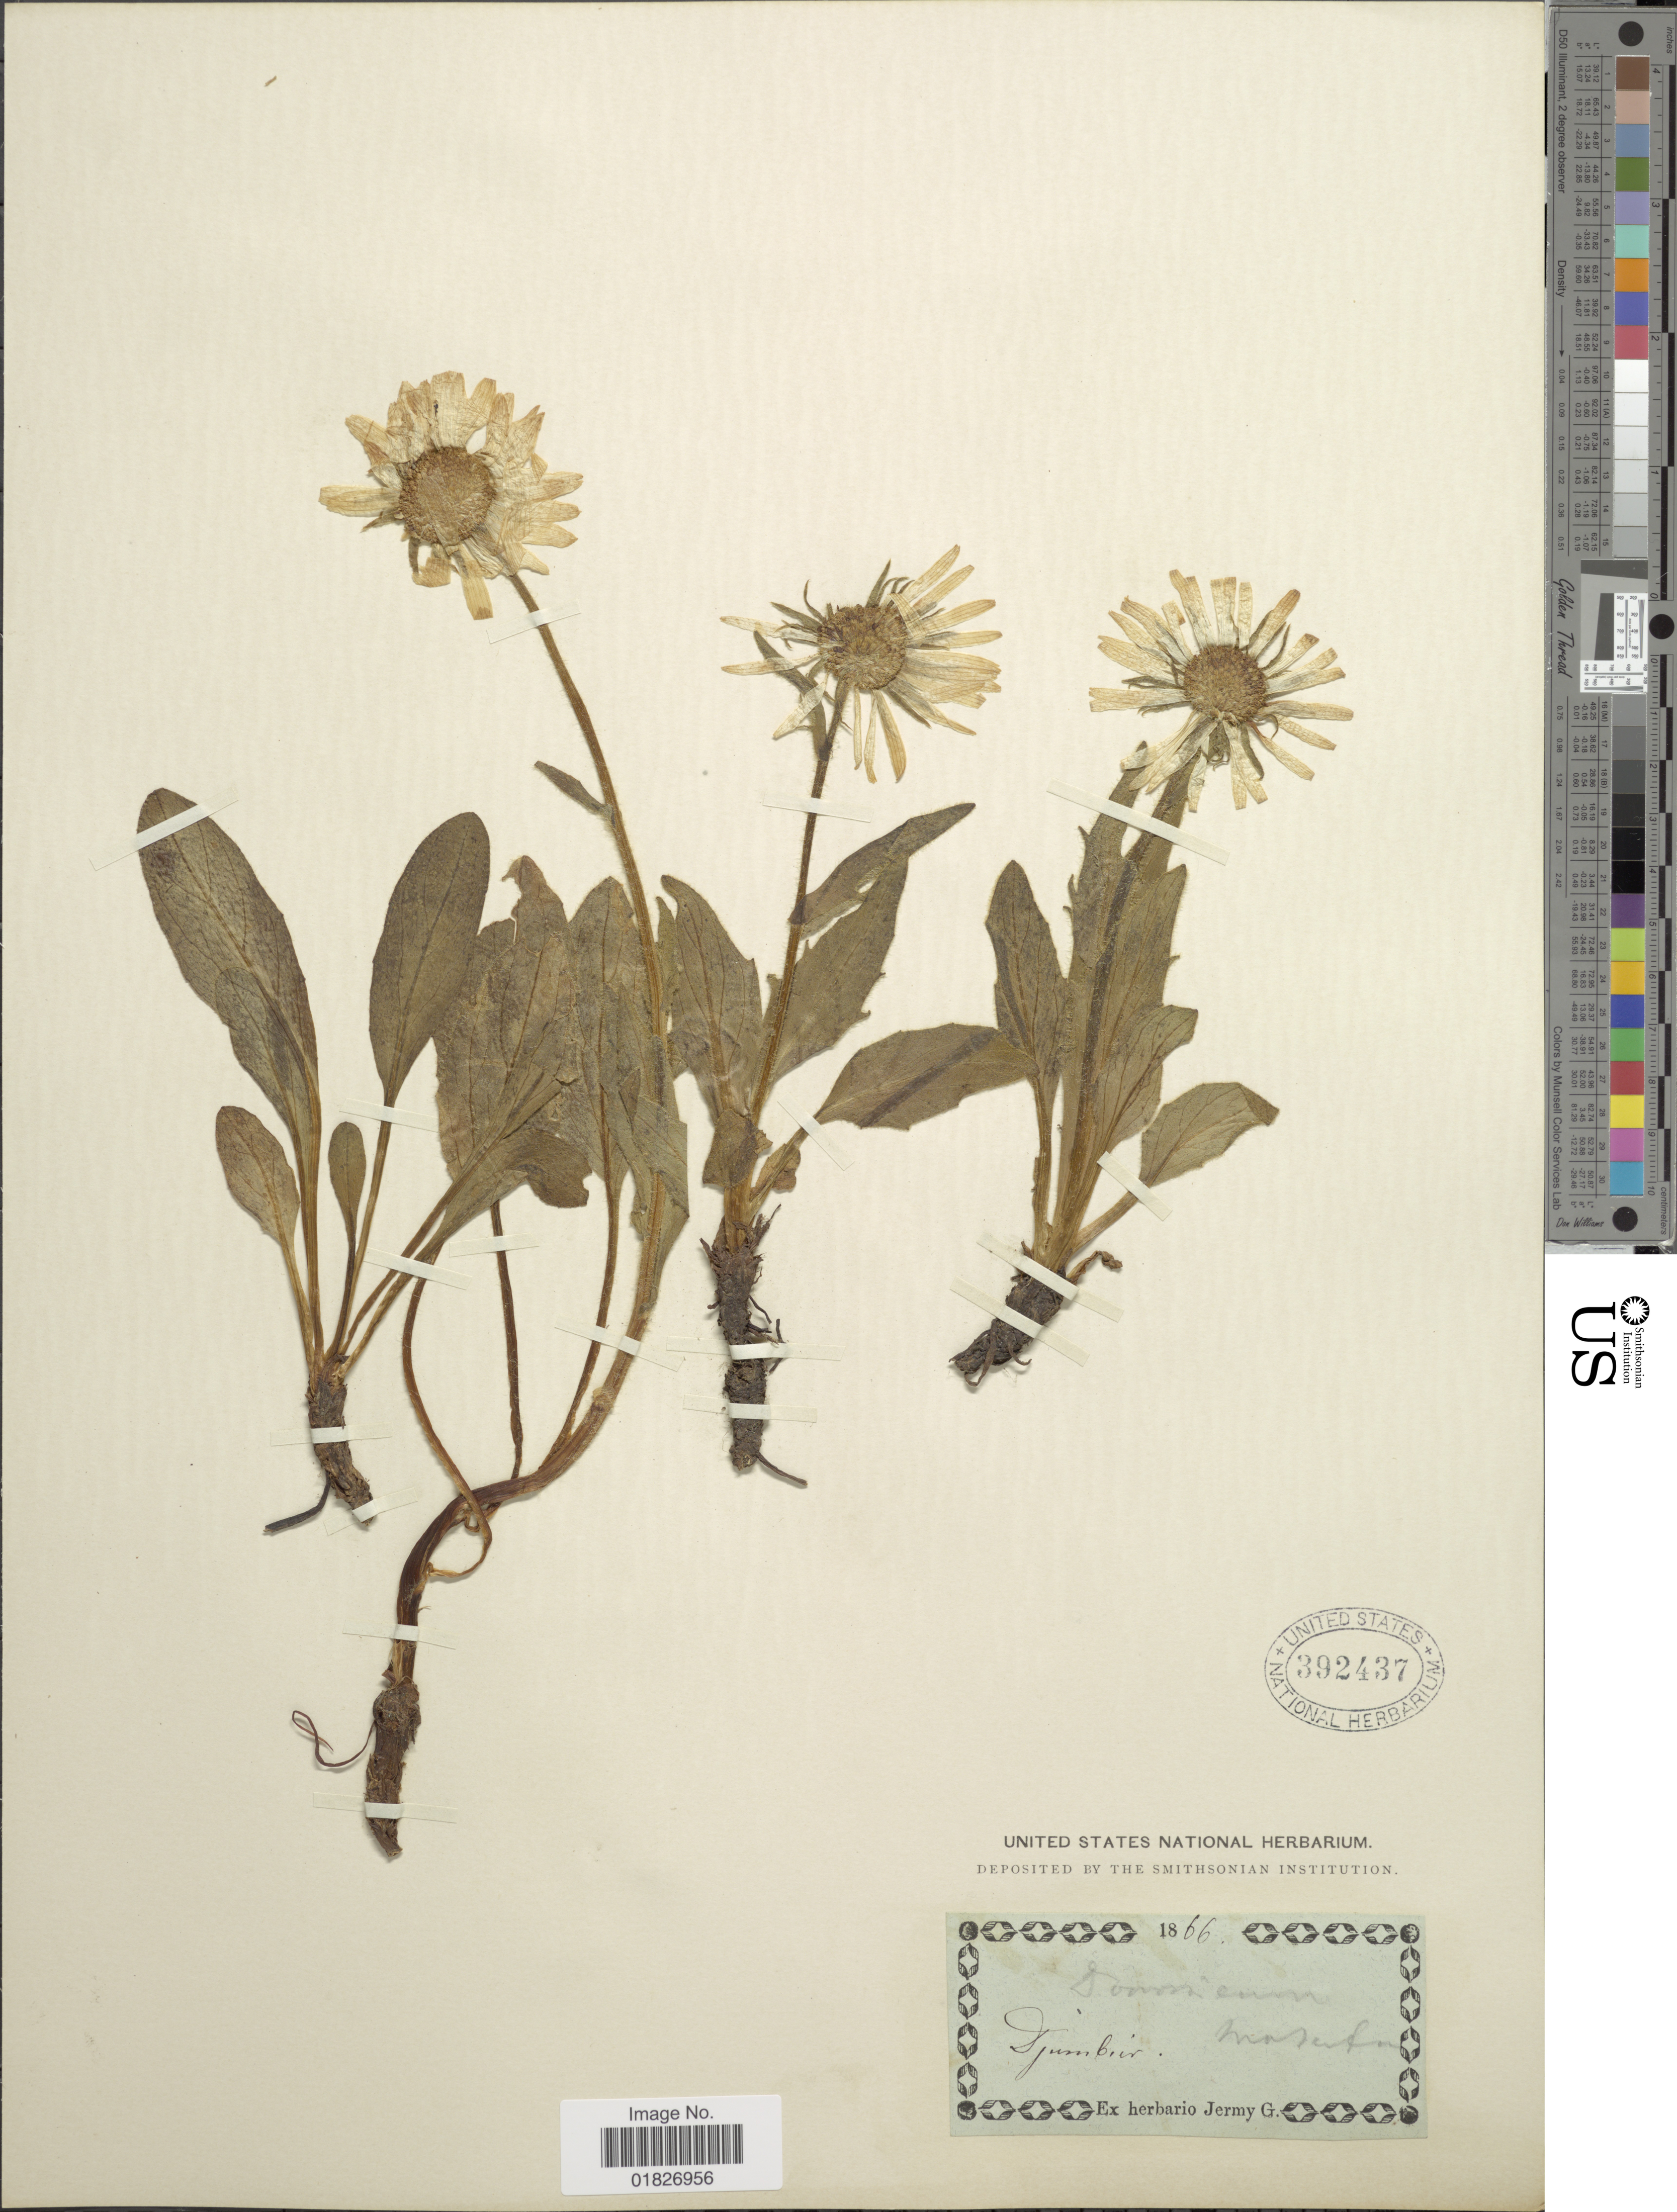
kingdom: Plantae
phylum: Tracheophyta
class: Magnoliopsida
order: Asterales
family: Asteraceae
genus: Doronicum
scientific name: Doronicum sp.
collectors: ex herb. G. Jermy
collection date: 1866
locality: Djumbier [interpreted] [unsure placement]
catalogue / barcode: US 392437